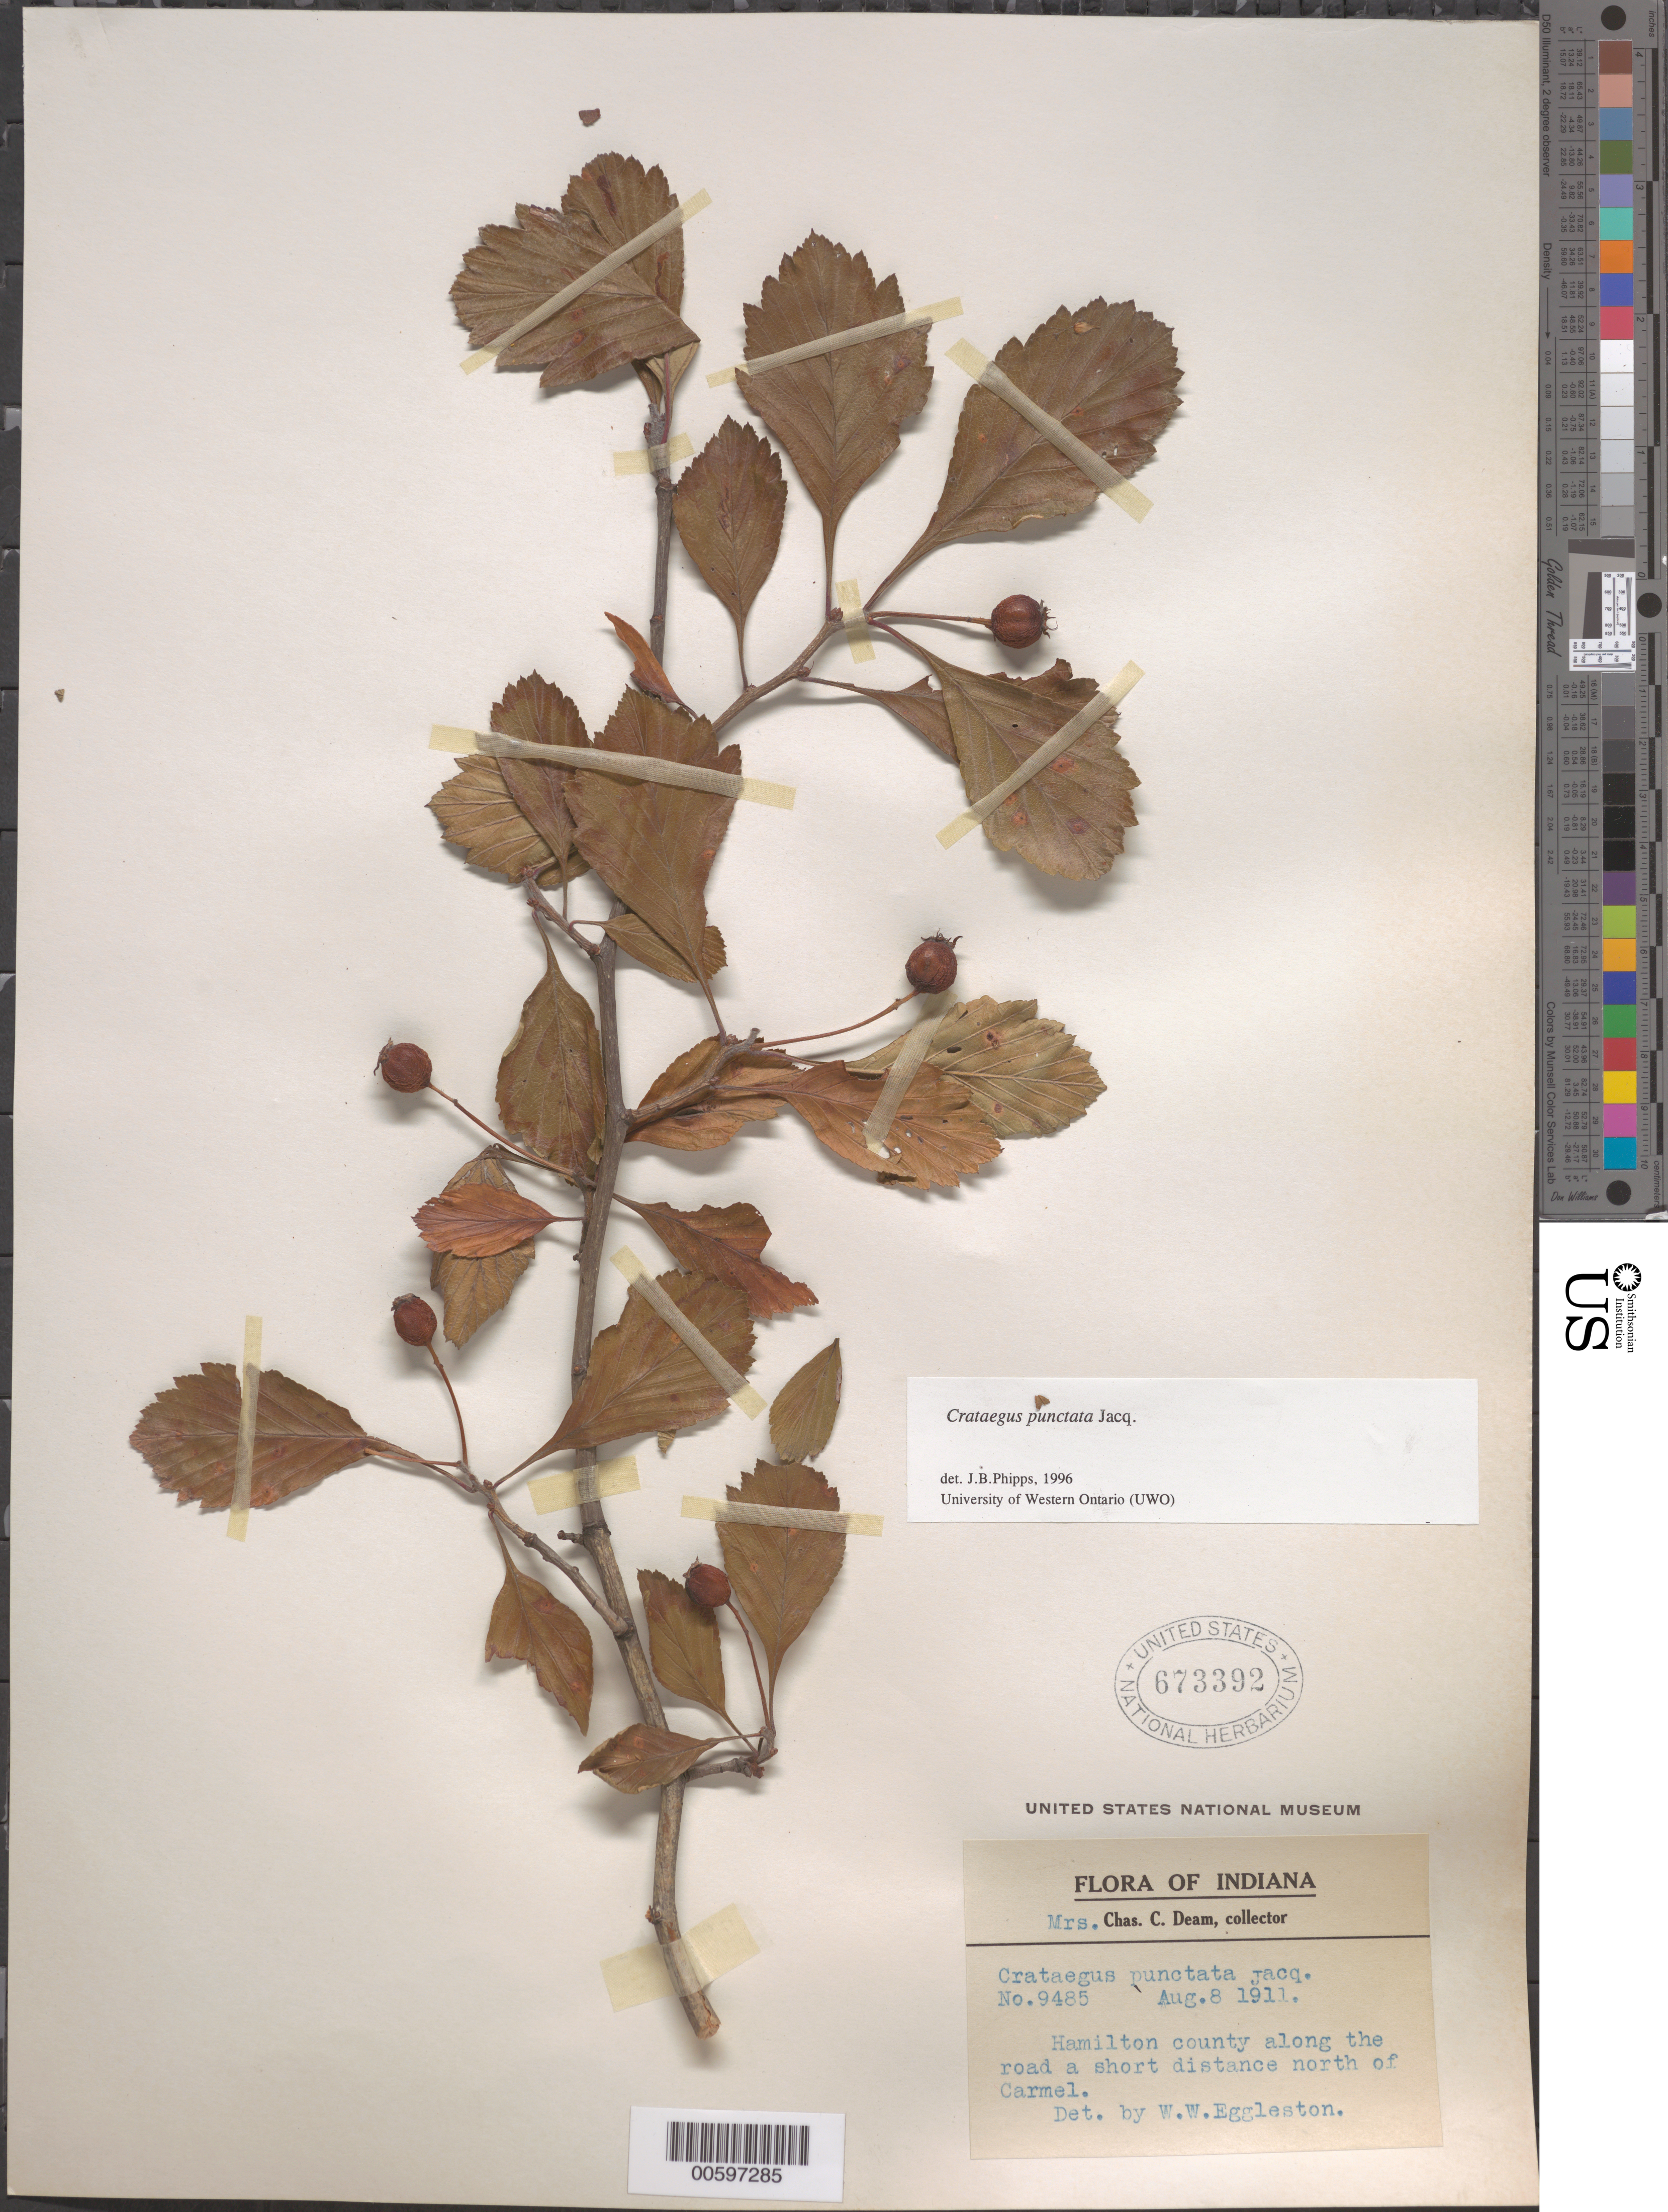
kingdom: Plantae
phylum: Tracheophyta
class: Magnoliopsida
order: Rosales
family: Rosaceae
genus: Crataegus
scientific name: Crataegus punctata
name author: Jacq.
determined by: Eggleston, W. W.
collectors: C. C. Deam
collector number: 9485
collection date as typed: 08 Aug 1911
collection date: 1911-08-08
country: United States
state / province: Indiana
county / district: Hamilton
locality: a short distance N of Carmel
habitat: Along the road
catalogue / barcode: US 673392